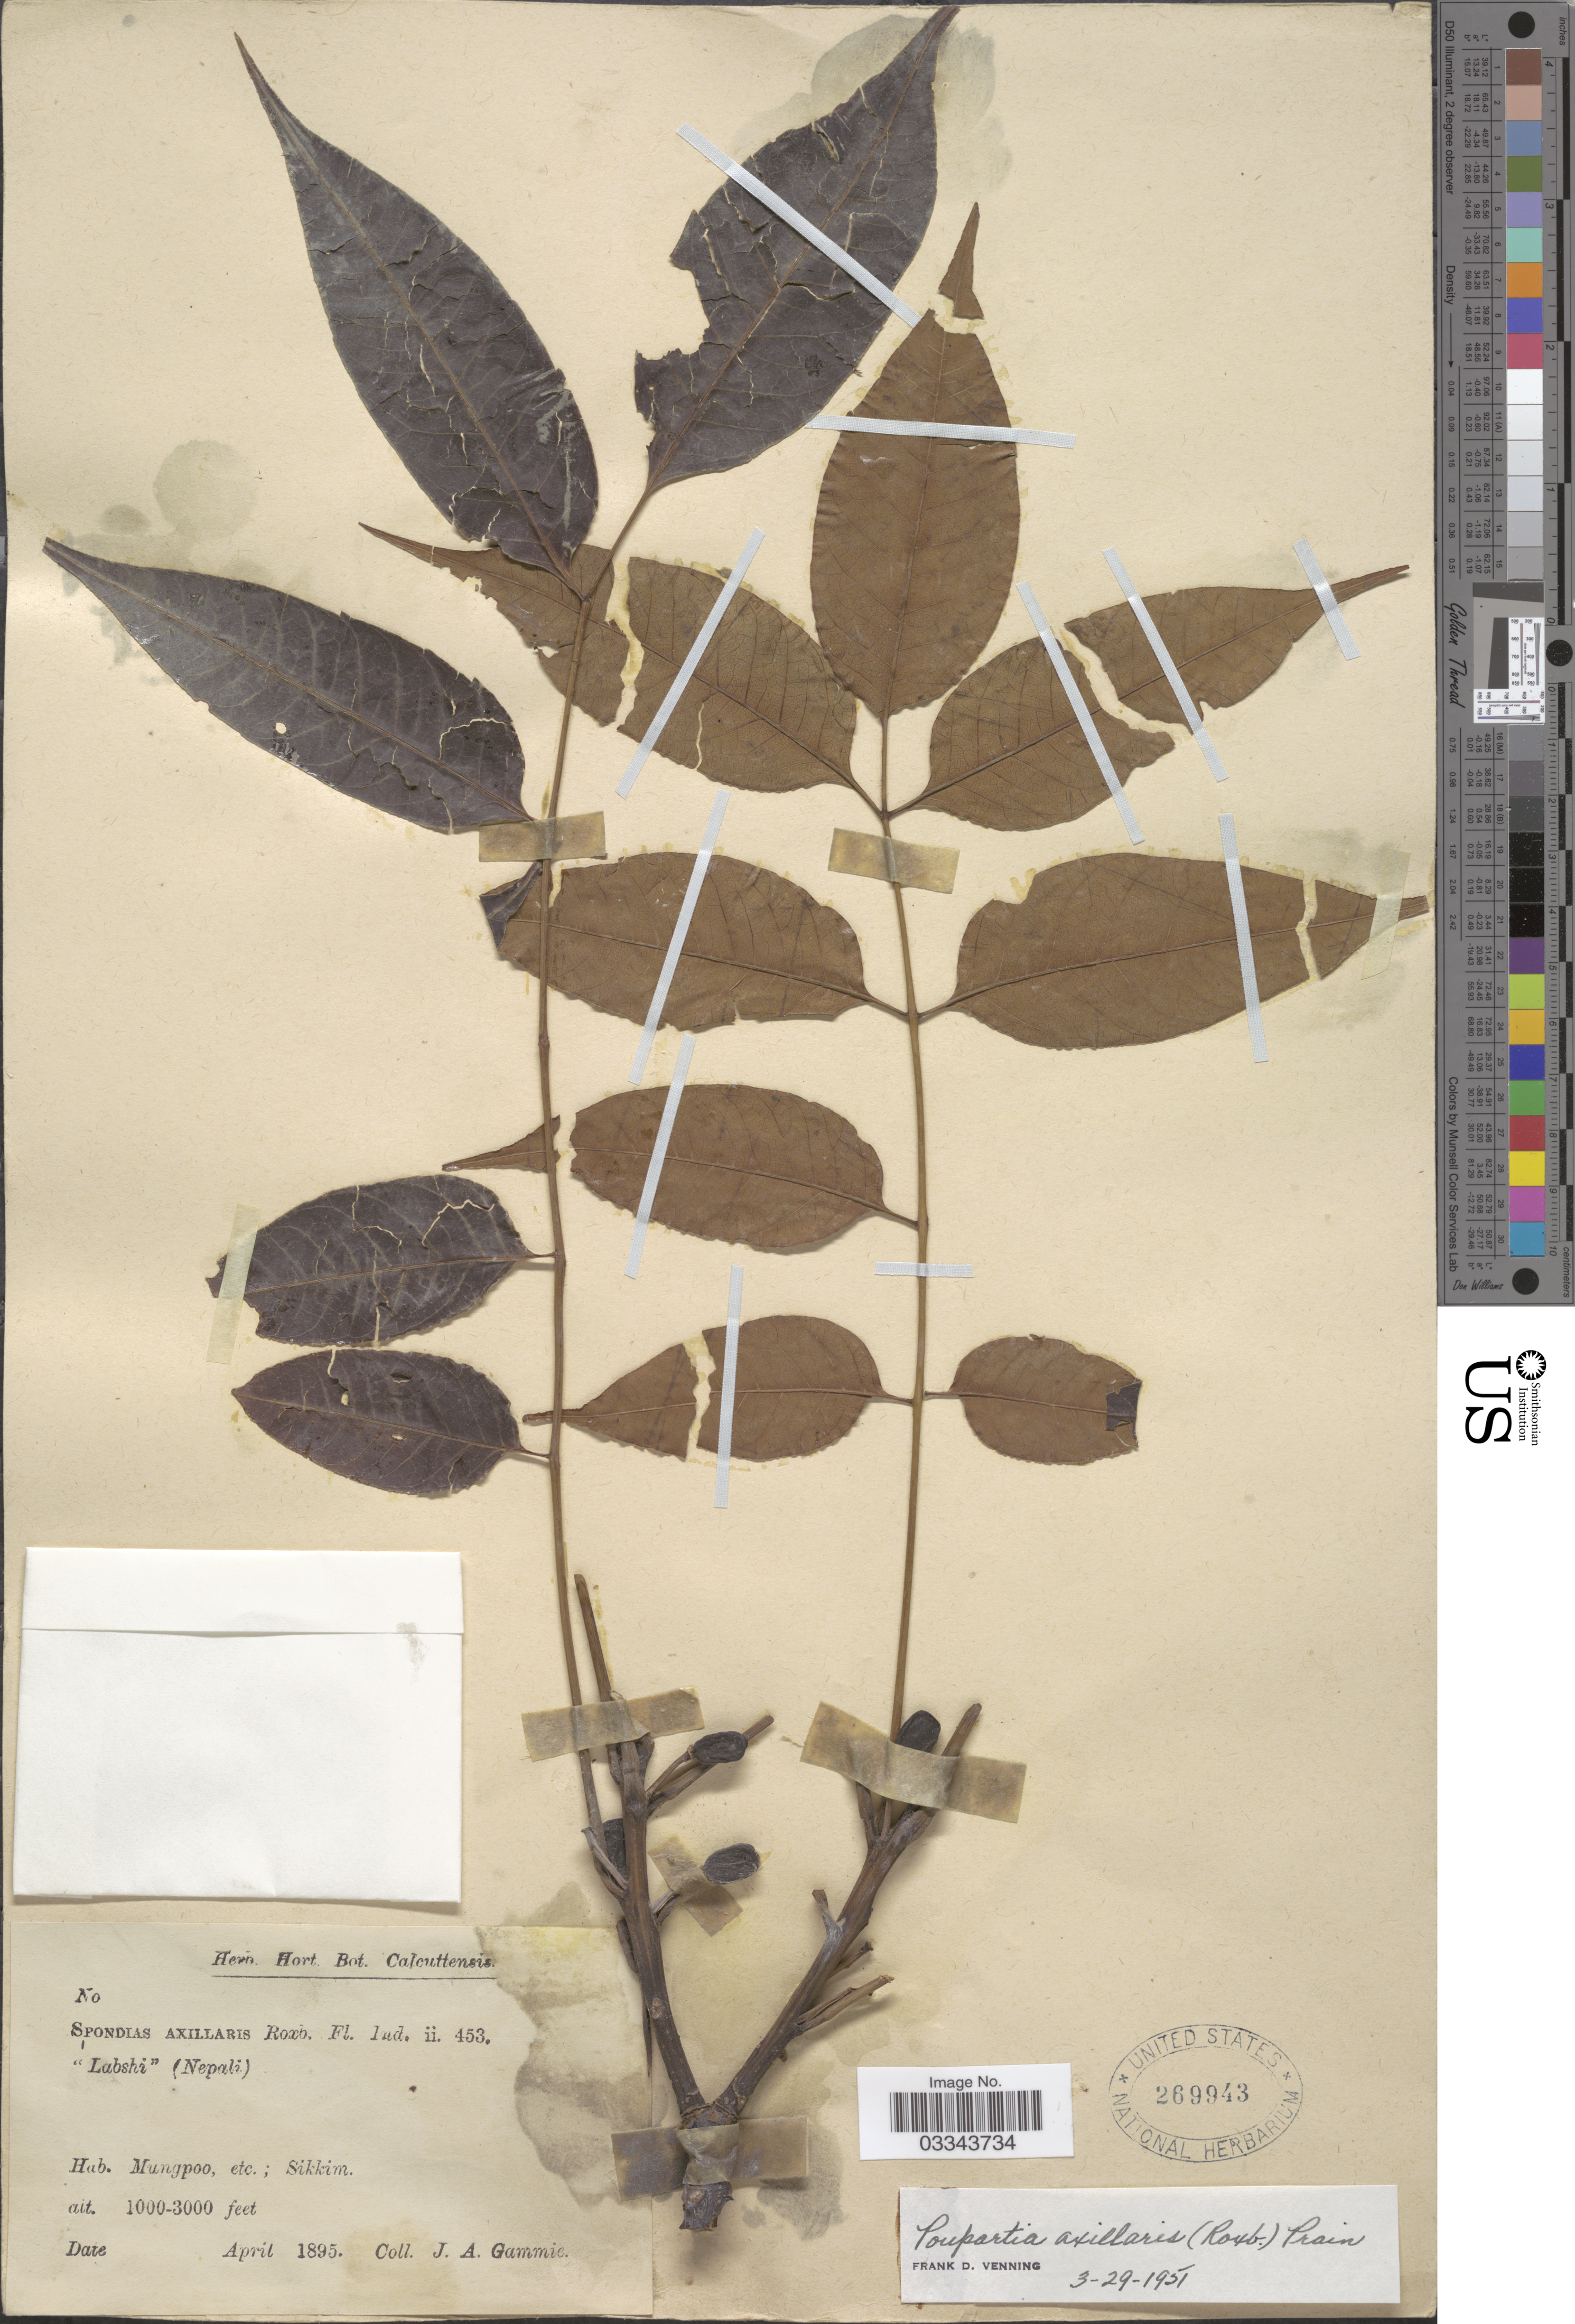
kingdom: Plantae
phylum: Tracheophyta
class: Magnoliopsida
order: Sapindales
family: Anacardiaceae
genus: Choerospondias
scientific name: Choerospondias axillaris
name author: (Roxb.) B.L. Burtt & A.W. Hill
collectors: J. Gammie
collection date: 1895-04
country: India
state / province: Sikkim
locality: Mungpoo, etc.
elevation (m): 305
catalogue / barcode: US 269943